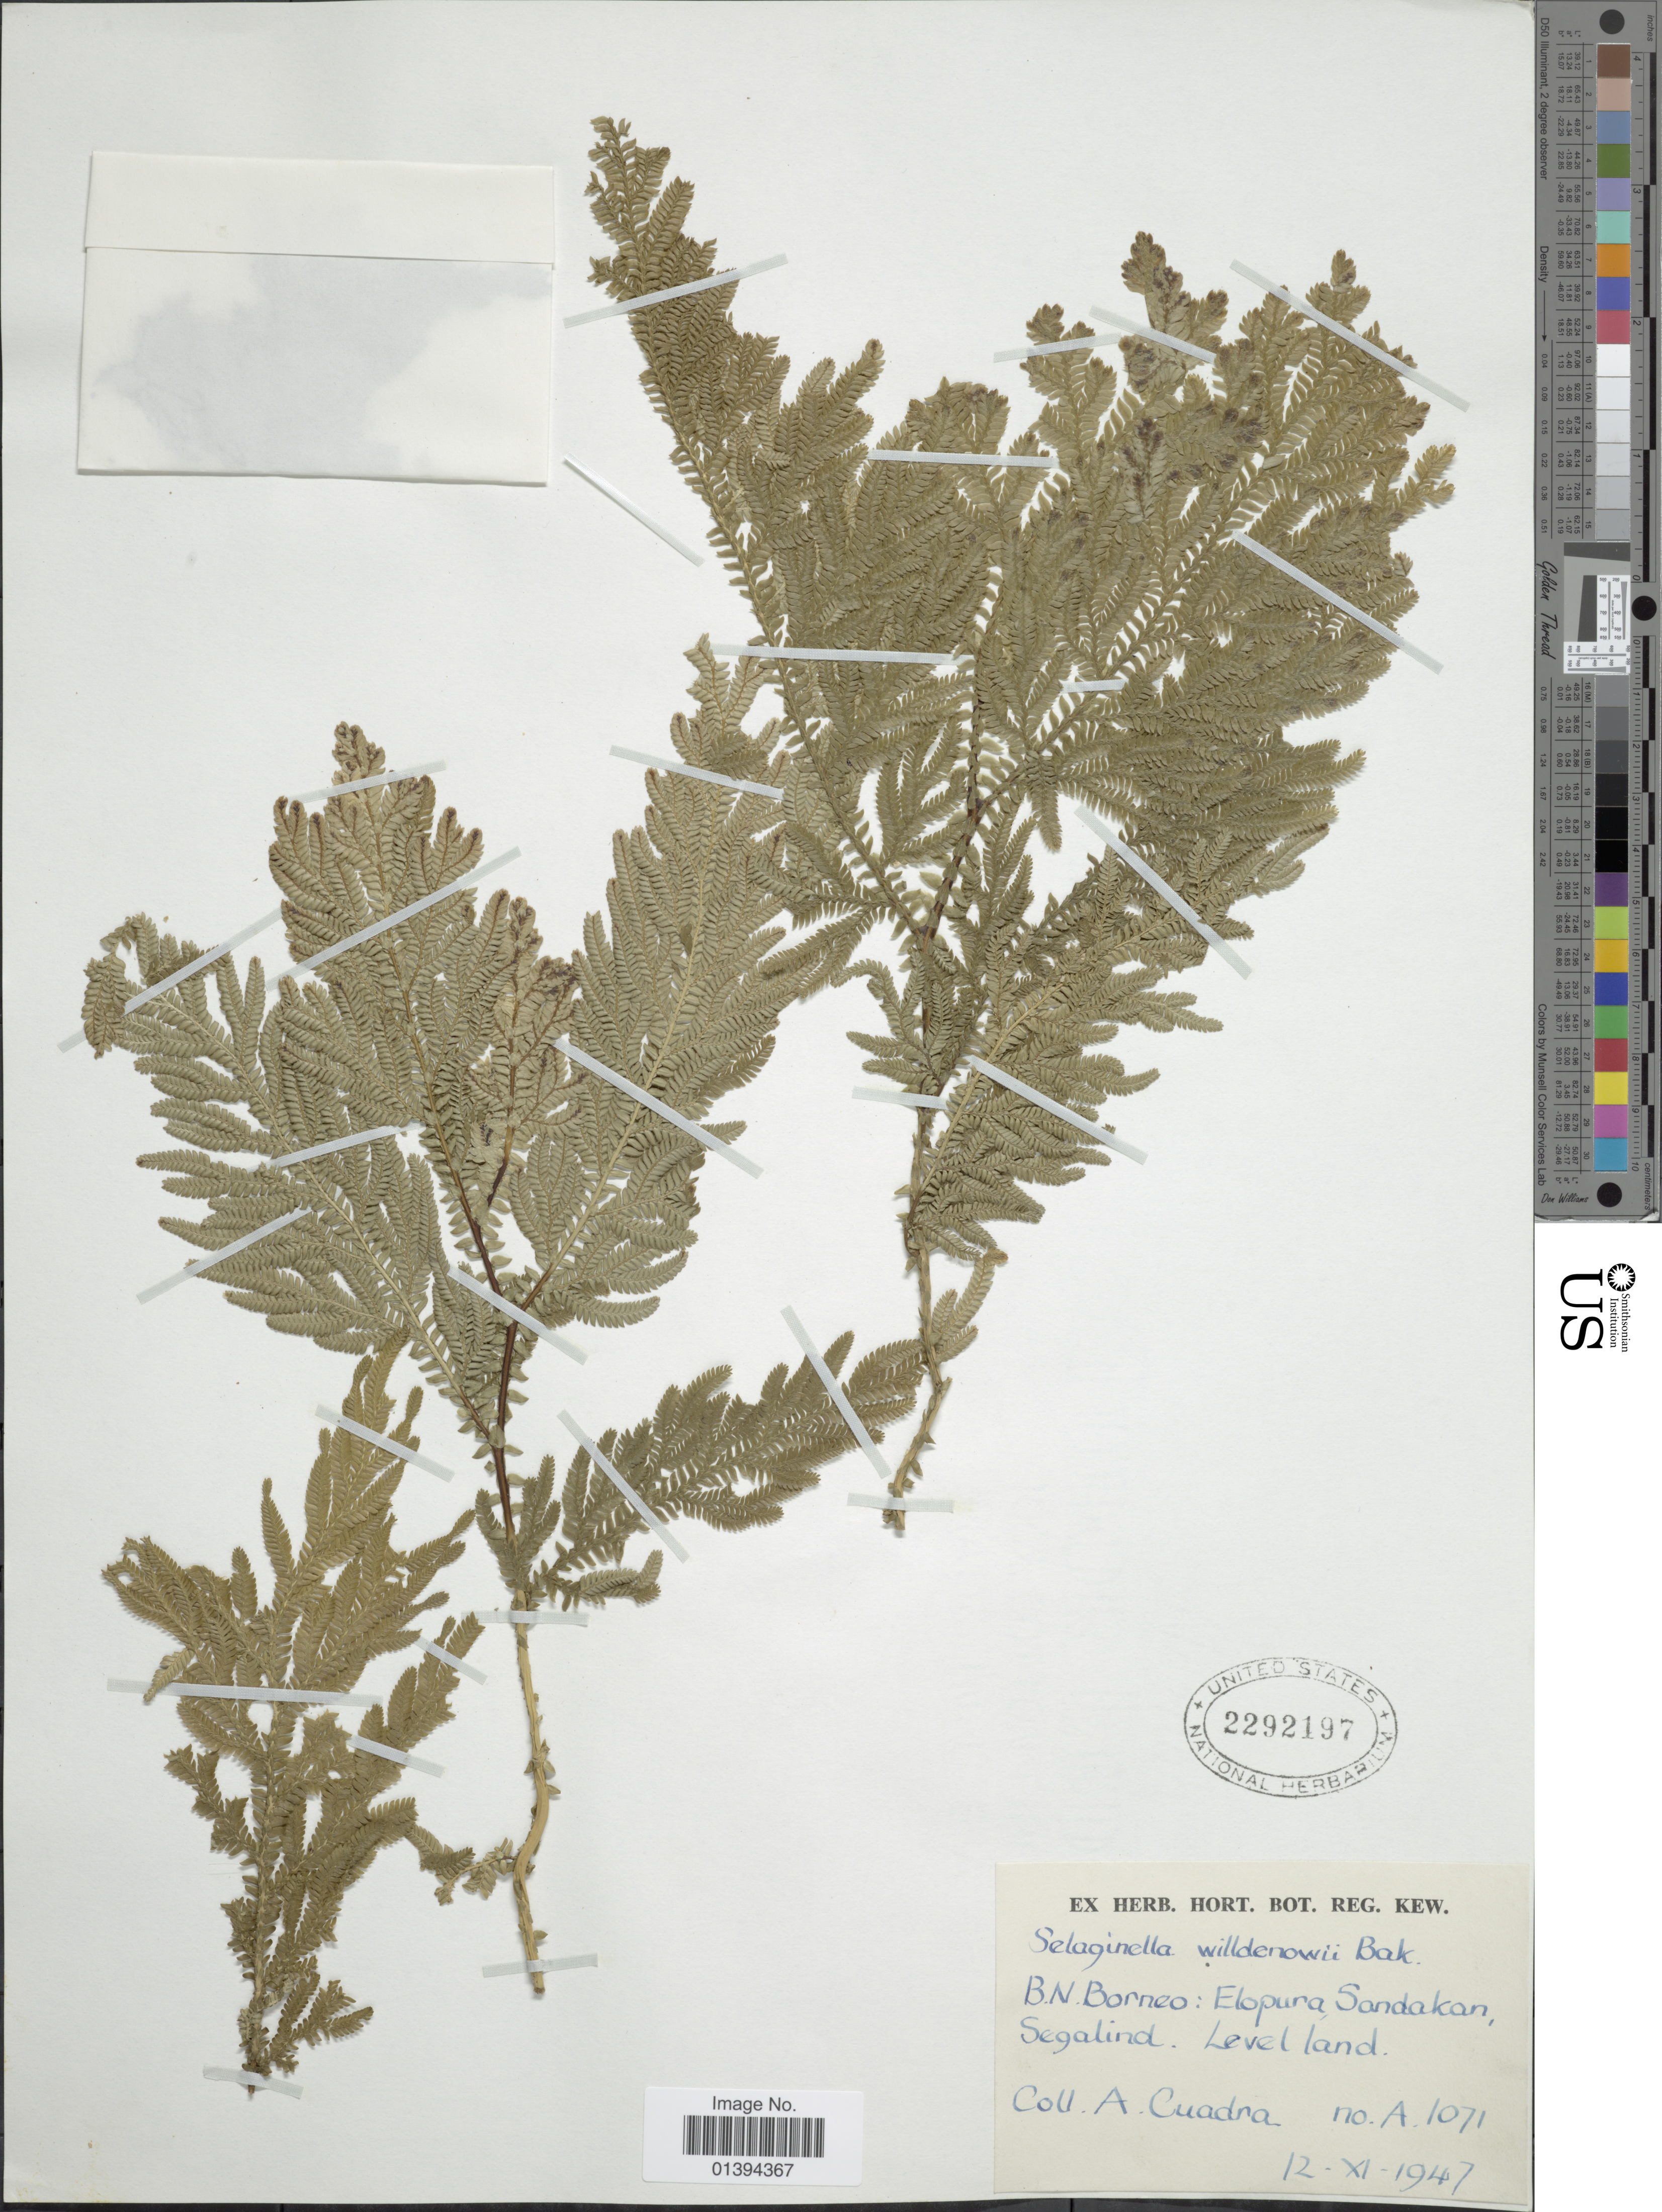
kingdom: Plantae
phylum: Tracheophyta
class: Lycopodiopsida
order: Selaginellales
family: Selaginellaceae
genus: Selaginella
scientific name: Selaginella willdenowii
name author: (Desv. ex Poir.) Baker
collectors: A. Cuadra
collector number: A1071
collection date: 1947-11-12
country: Malaysia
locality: B. N. Borneo: Elopura, Sandakan, Segalind, level land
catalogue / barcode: US 2292197